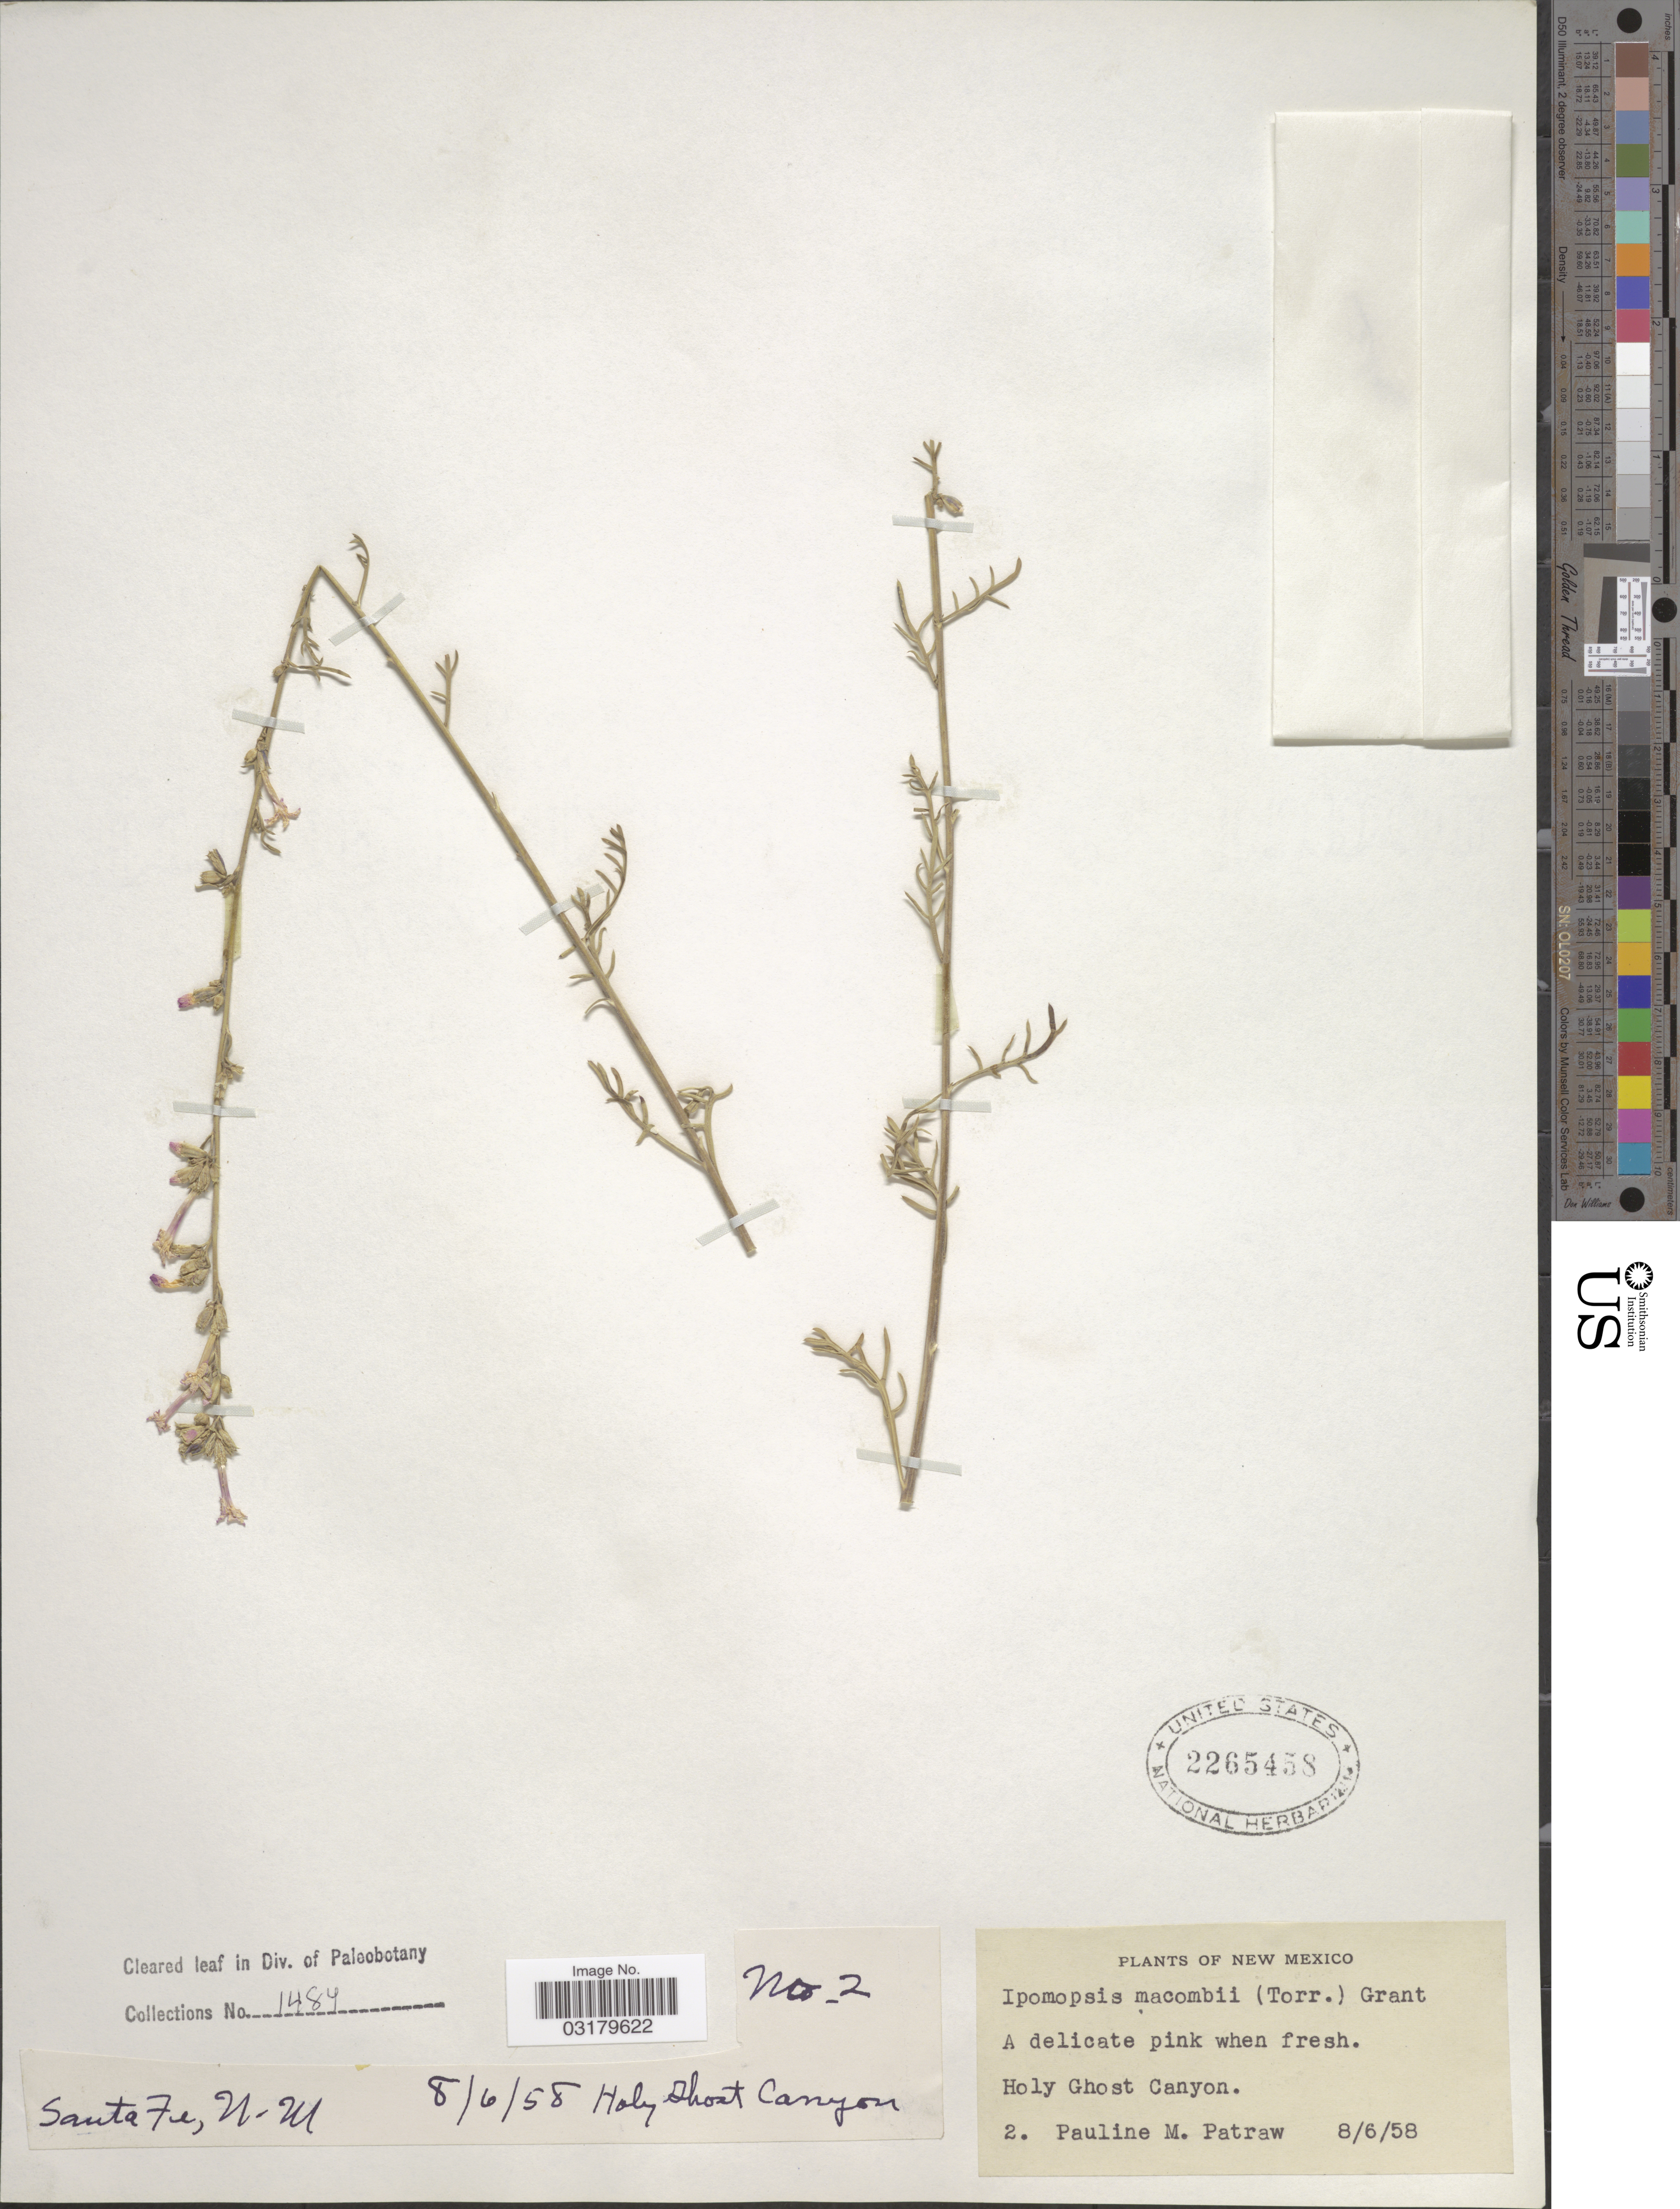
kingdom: Plantae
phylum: Tracheophyta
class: Magnoliopsida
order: Ericales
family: Polemoniaceae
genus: Ipomopsis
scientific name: Ipomopsis macombii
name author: (Torr. ex A. Gray) V.E. Grant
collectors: P. Patraw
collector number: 2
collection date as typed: Transcribed d/m/y: 8/6/58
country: United States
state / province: New Mexico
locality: Holy Ghost Canyon. Santa Fe.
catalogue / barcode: US 2265458